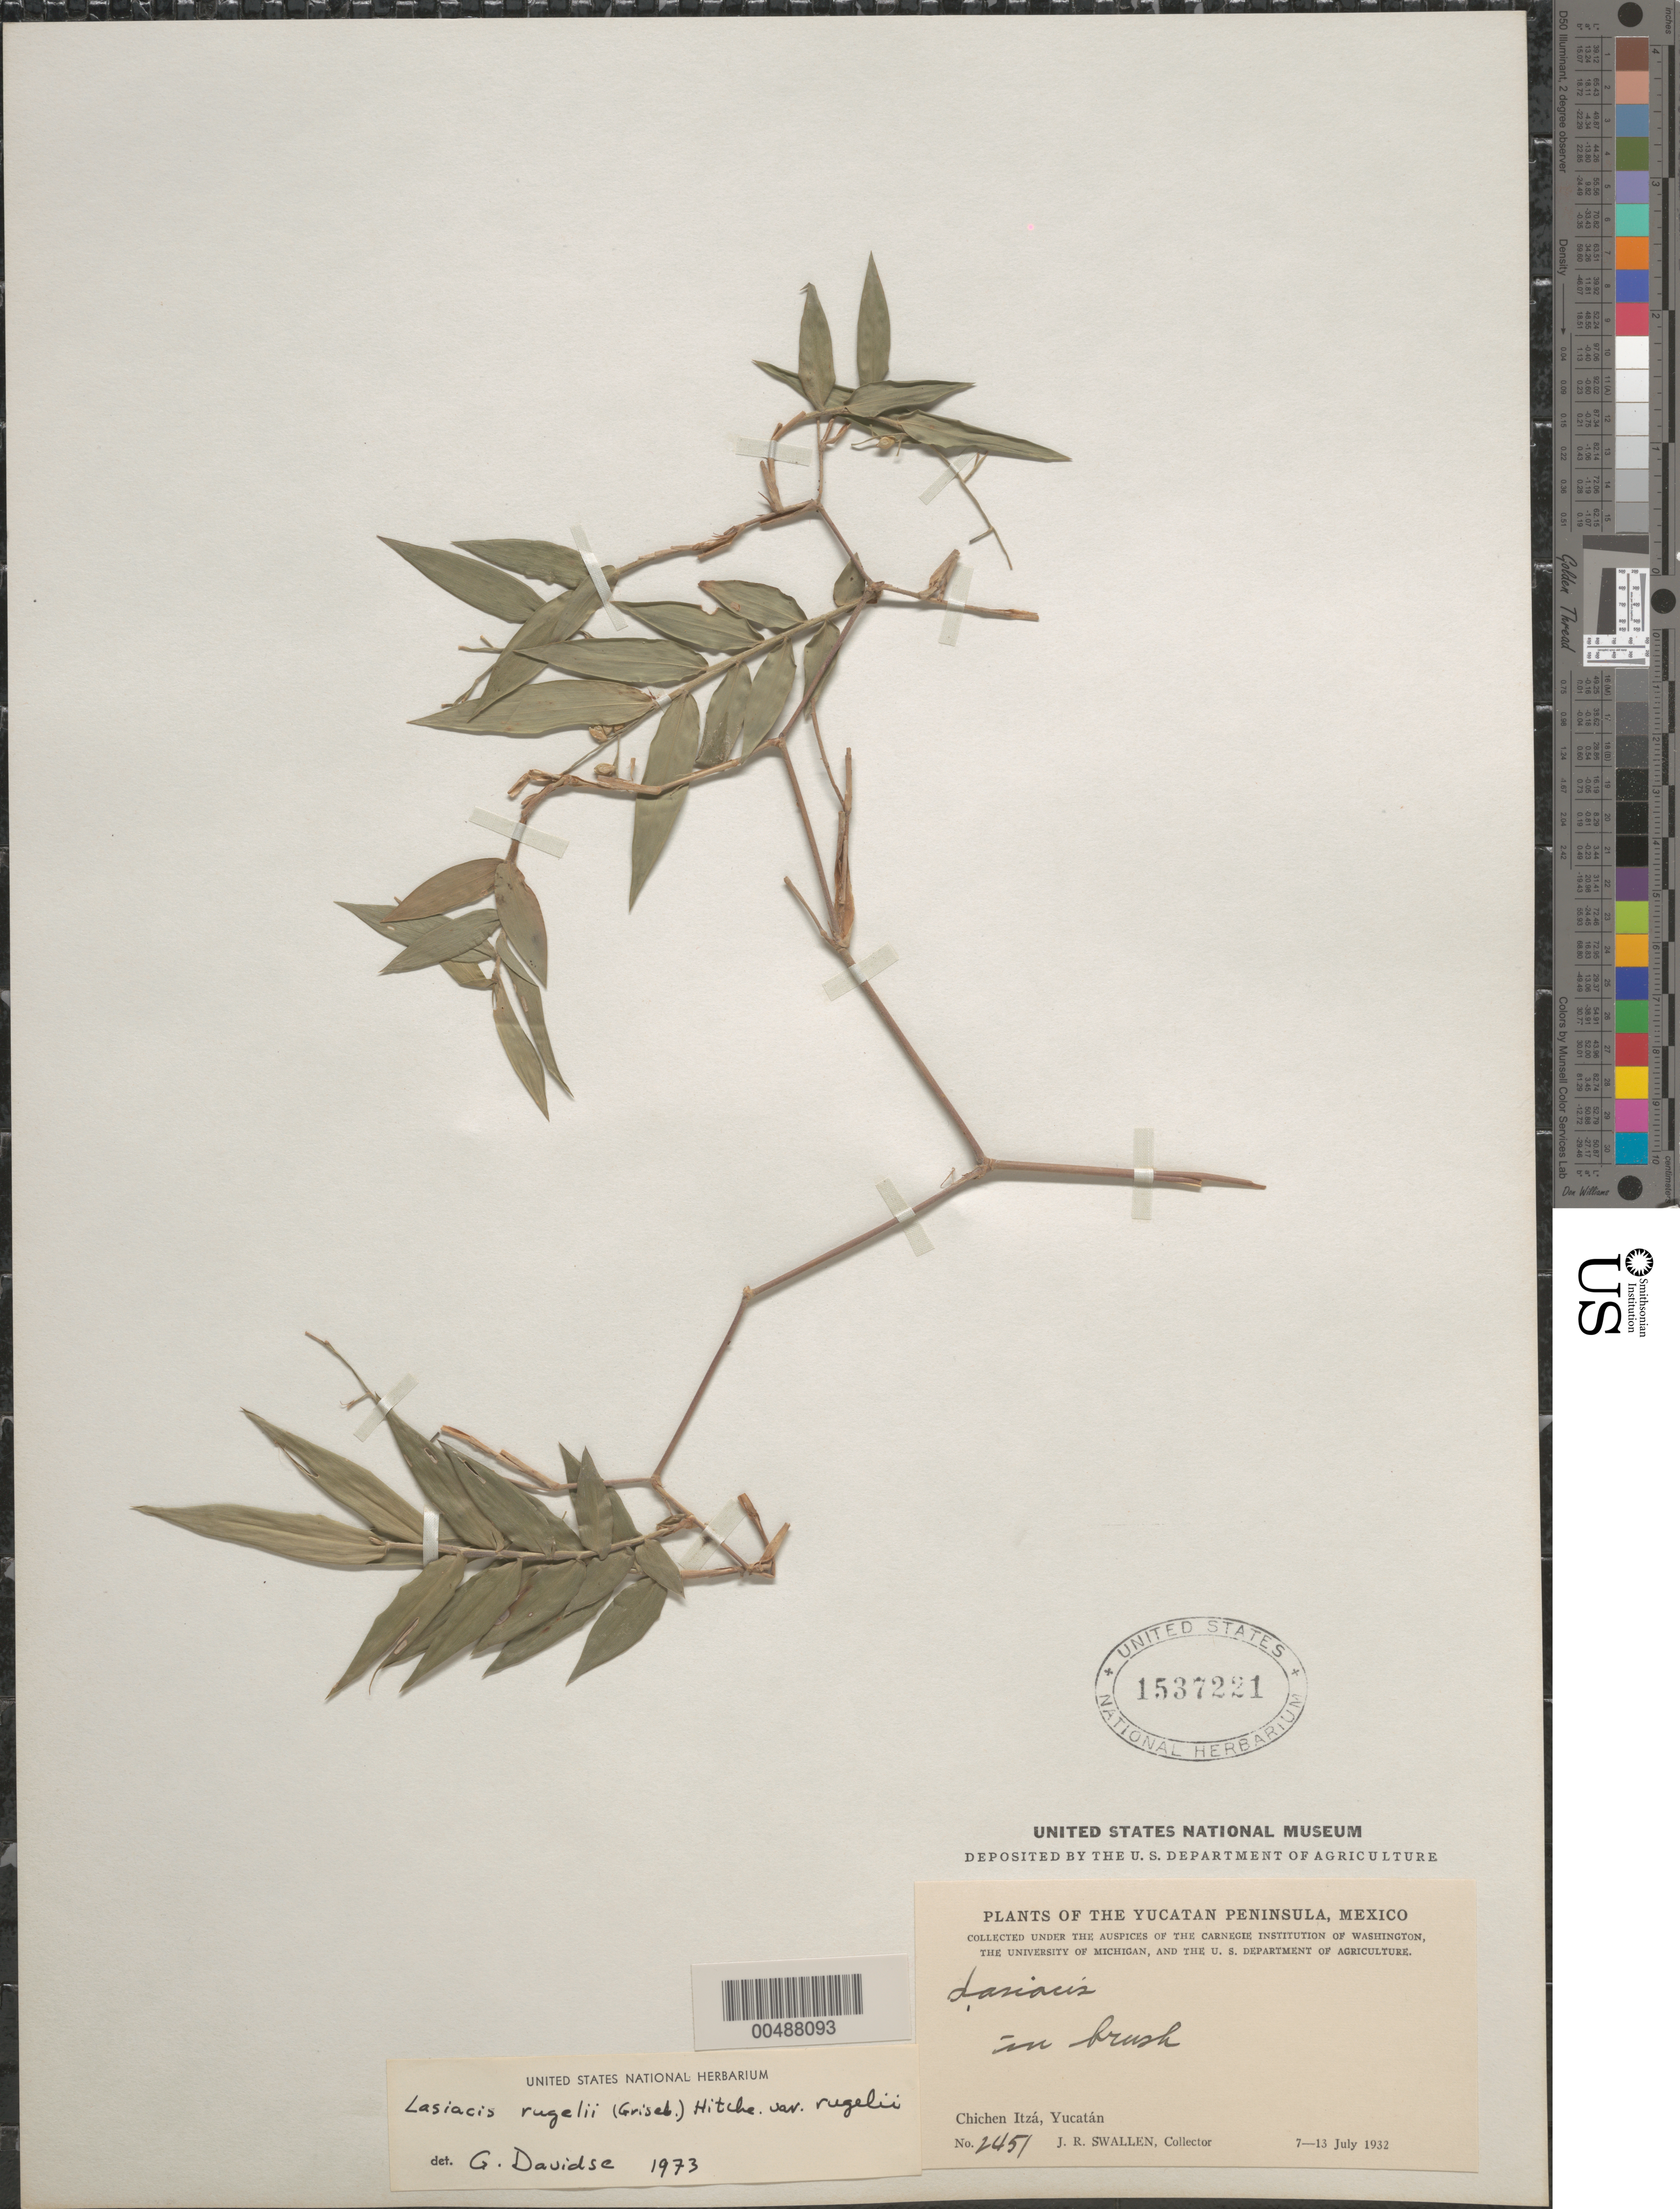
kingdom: Plantae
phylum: Tracheophyta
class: Liliopsida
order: Poales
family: Poaceae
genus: Lasiacis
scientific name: Lasiacis rugelii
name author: (Griseb.) Hitchc.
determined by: Davidse, Gerrit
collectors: J. R. Swallen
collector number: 2451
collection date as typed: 7 Jul 1932 to 13 Jul 1932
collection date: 1932-07-07/1932-07-13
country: Mexico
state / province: Yucatan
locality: Yucatan Peninsula, Chichen Itz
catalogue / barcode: US 1537221